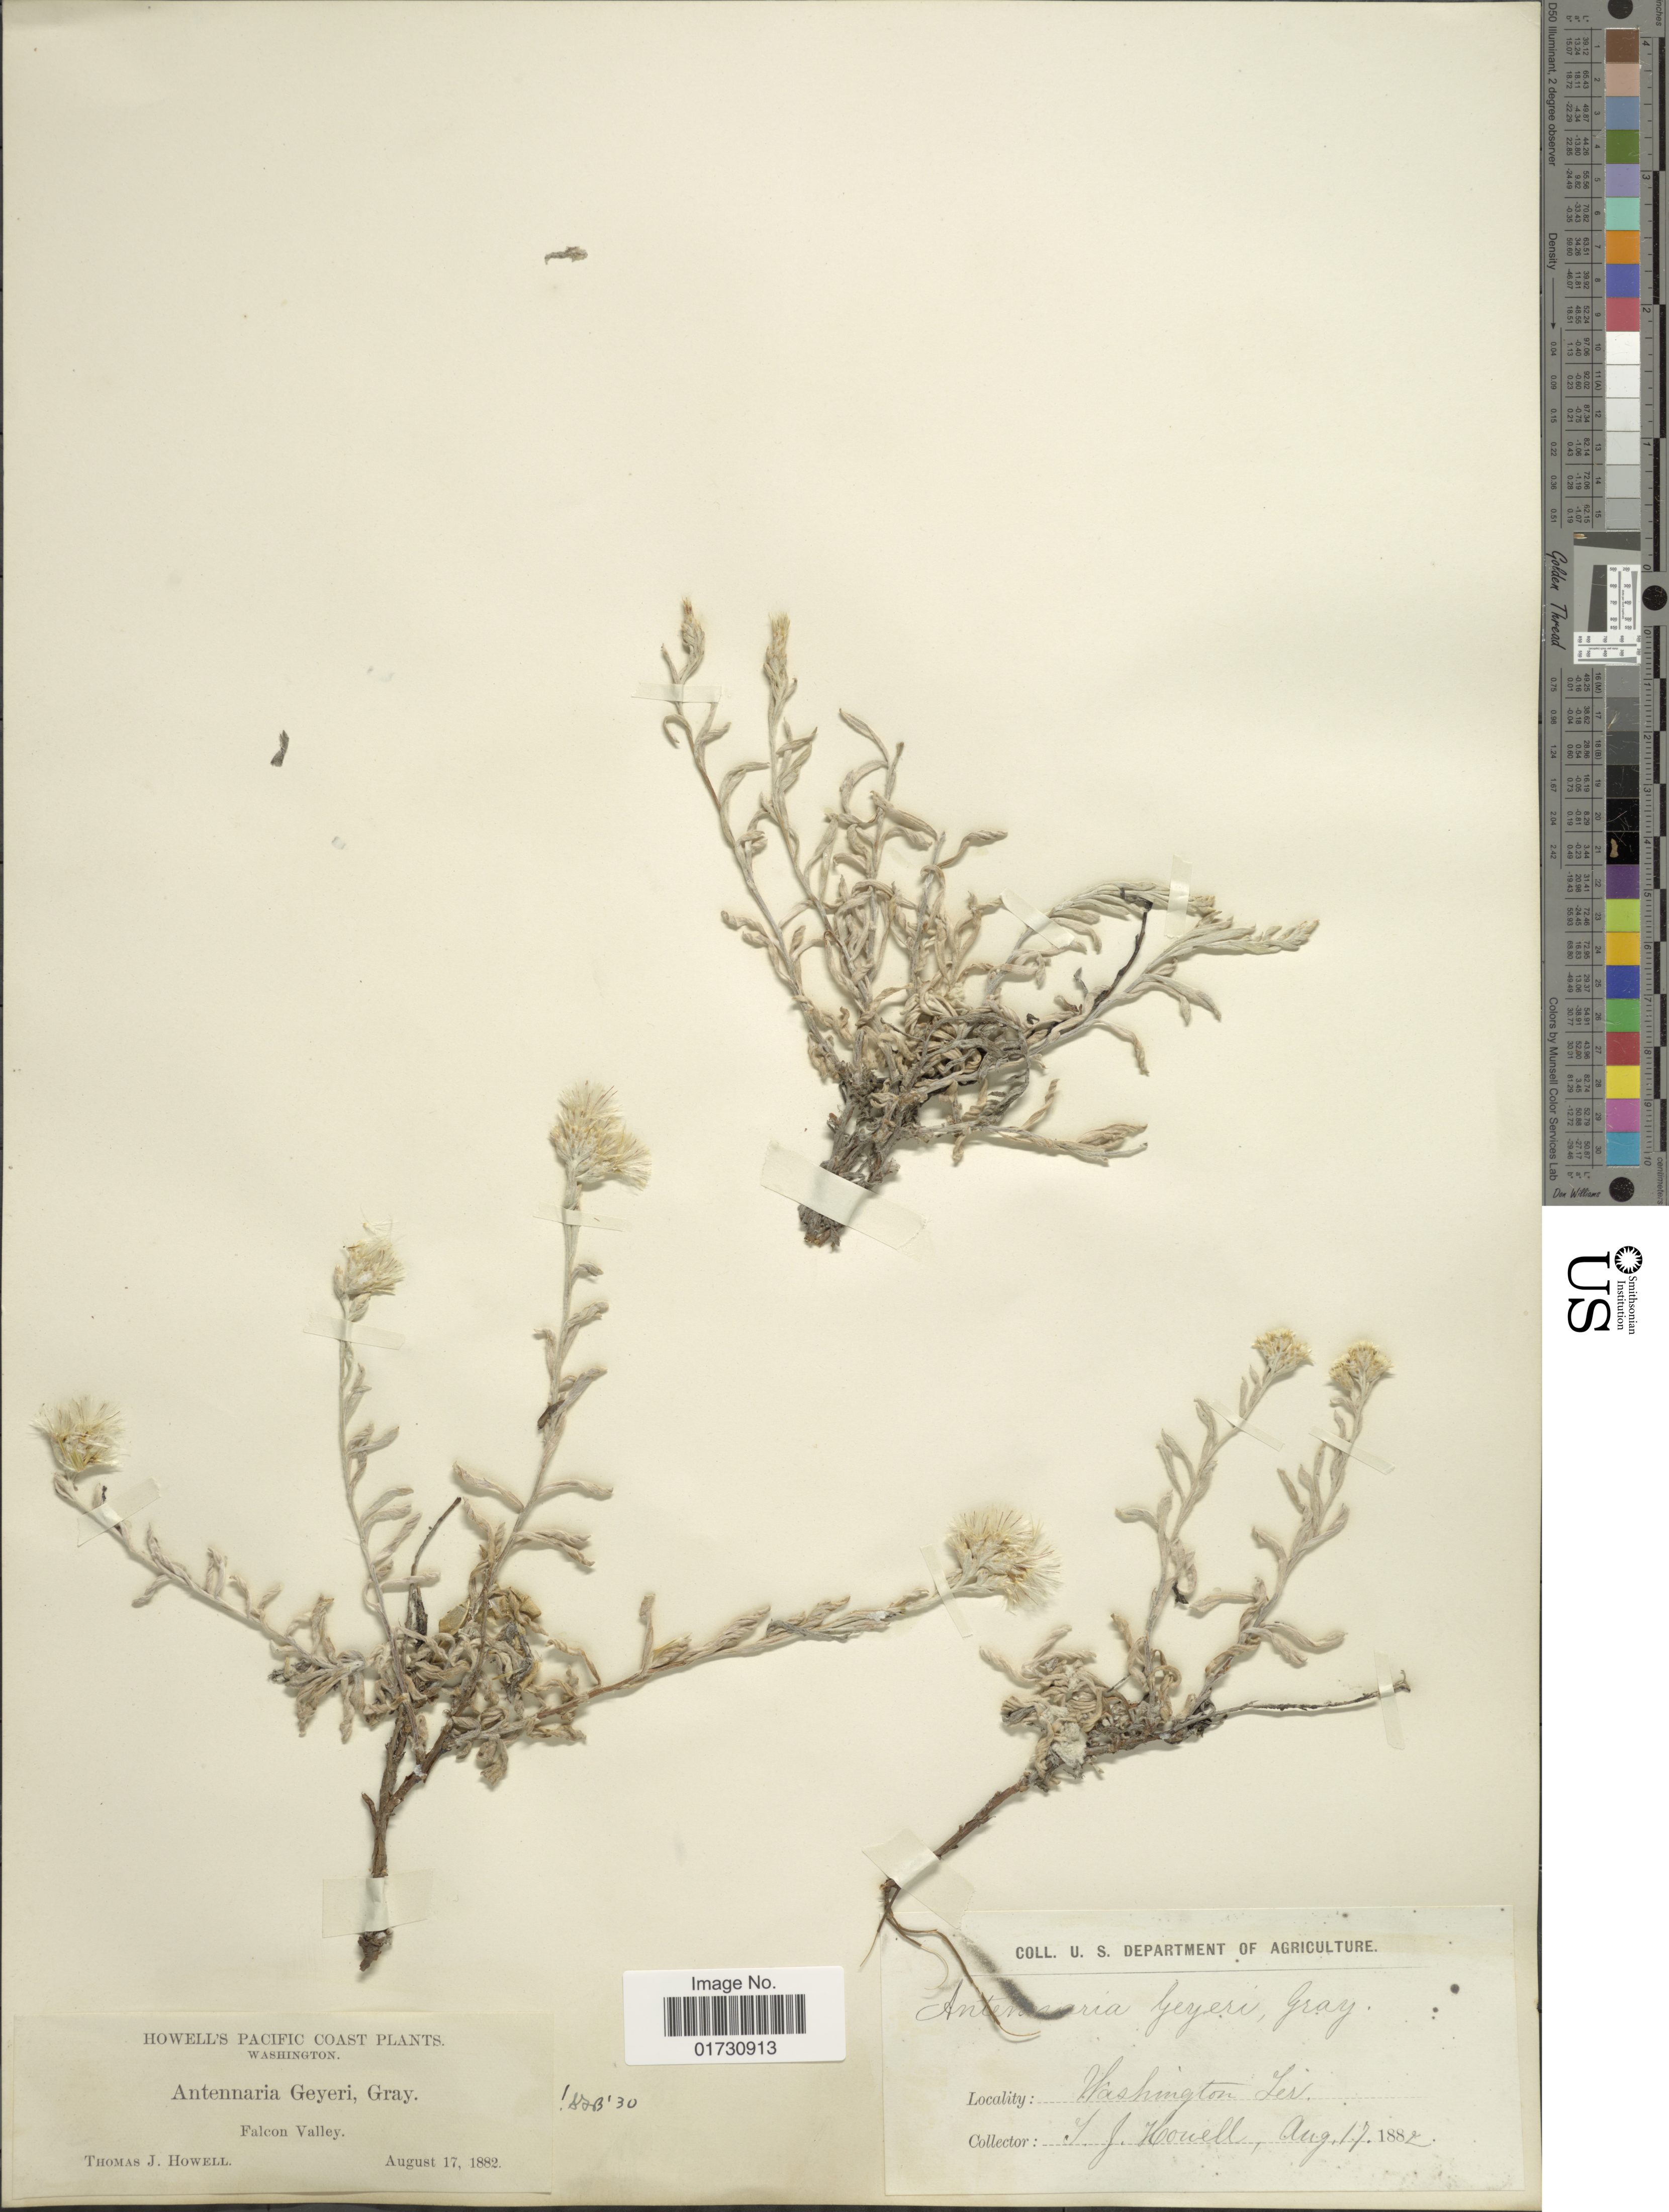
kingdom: Plantae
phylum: Tracheophyta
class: Magnoliopsida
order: Asterales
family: Asteraceae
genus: Antennaria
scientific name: Antennaria geyeri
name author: A. Gray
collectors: T. J. Howell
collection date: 1882-08-17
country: United States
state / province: Washington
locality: Howell's Pacific Coast, Falcon Valley